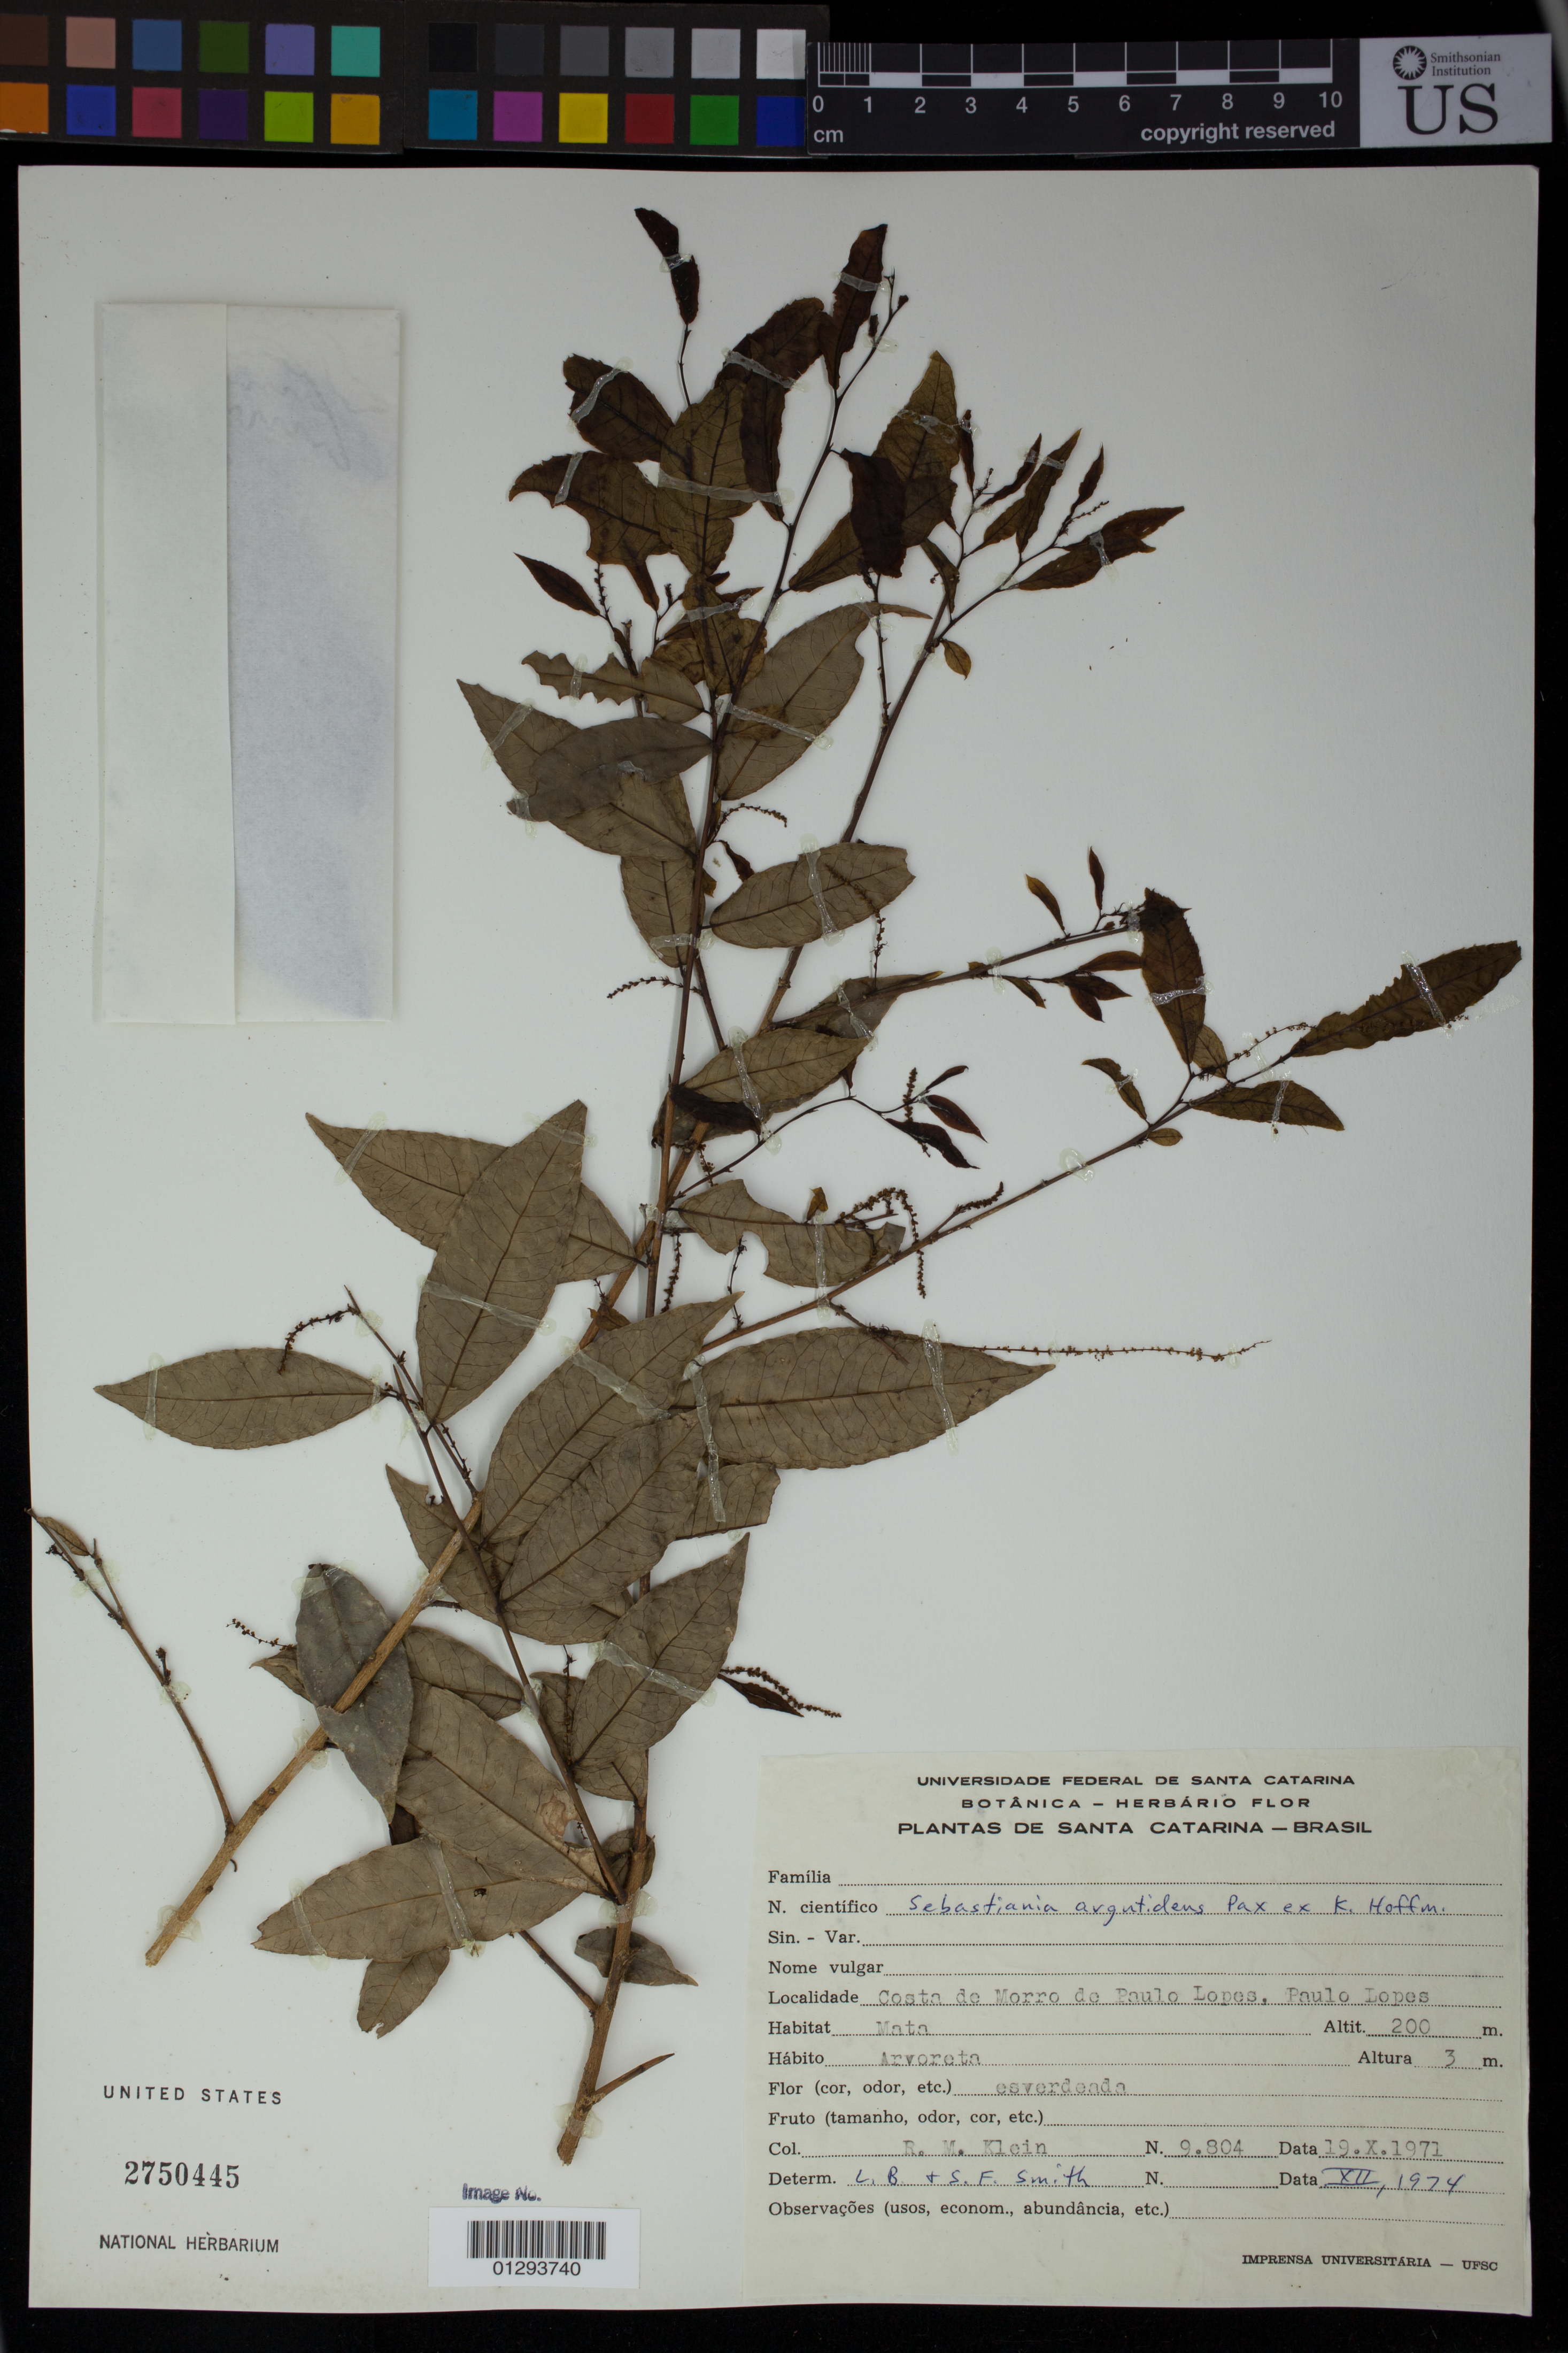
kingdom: Plantae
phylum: Tracheophyta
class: Magnoliopsida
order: Malpighiales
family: Euphorbiaceae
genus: Sebastiania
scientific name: Sebastiania argutidens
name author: Pax & K. Hoffm.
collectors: R. M. Klein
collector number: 9804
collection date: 1971-10-19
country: Brazil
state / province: Santa Catarina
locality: Costa de Morro de Paulo Lopes, Paulo Lopes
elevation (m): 200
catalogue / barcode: US 2750445